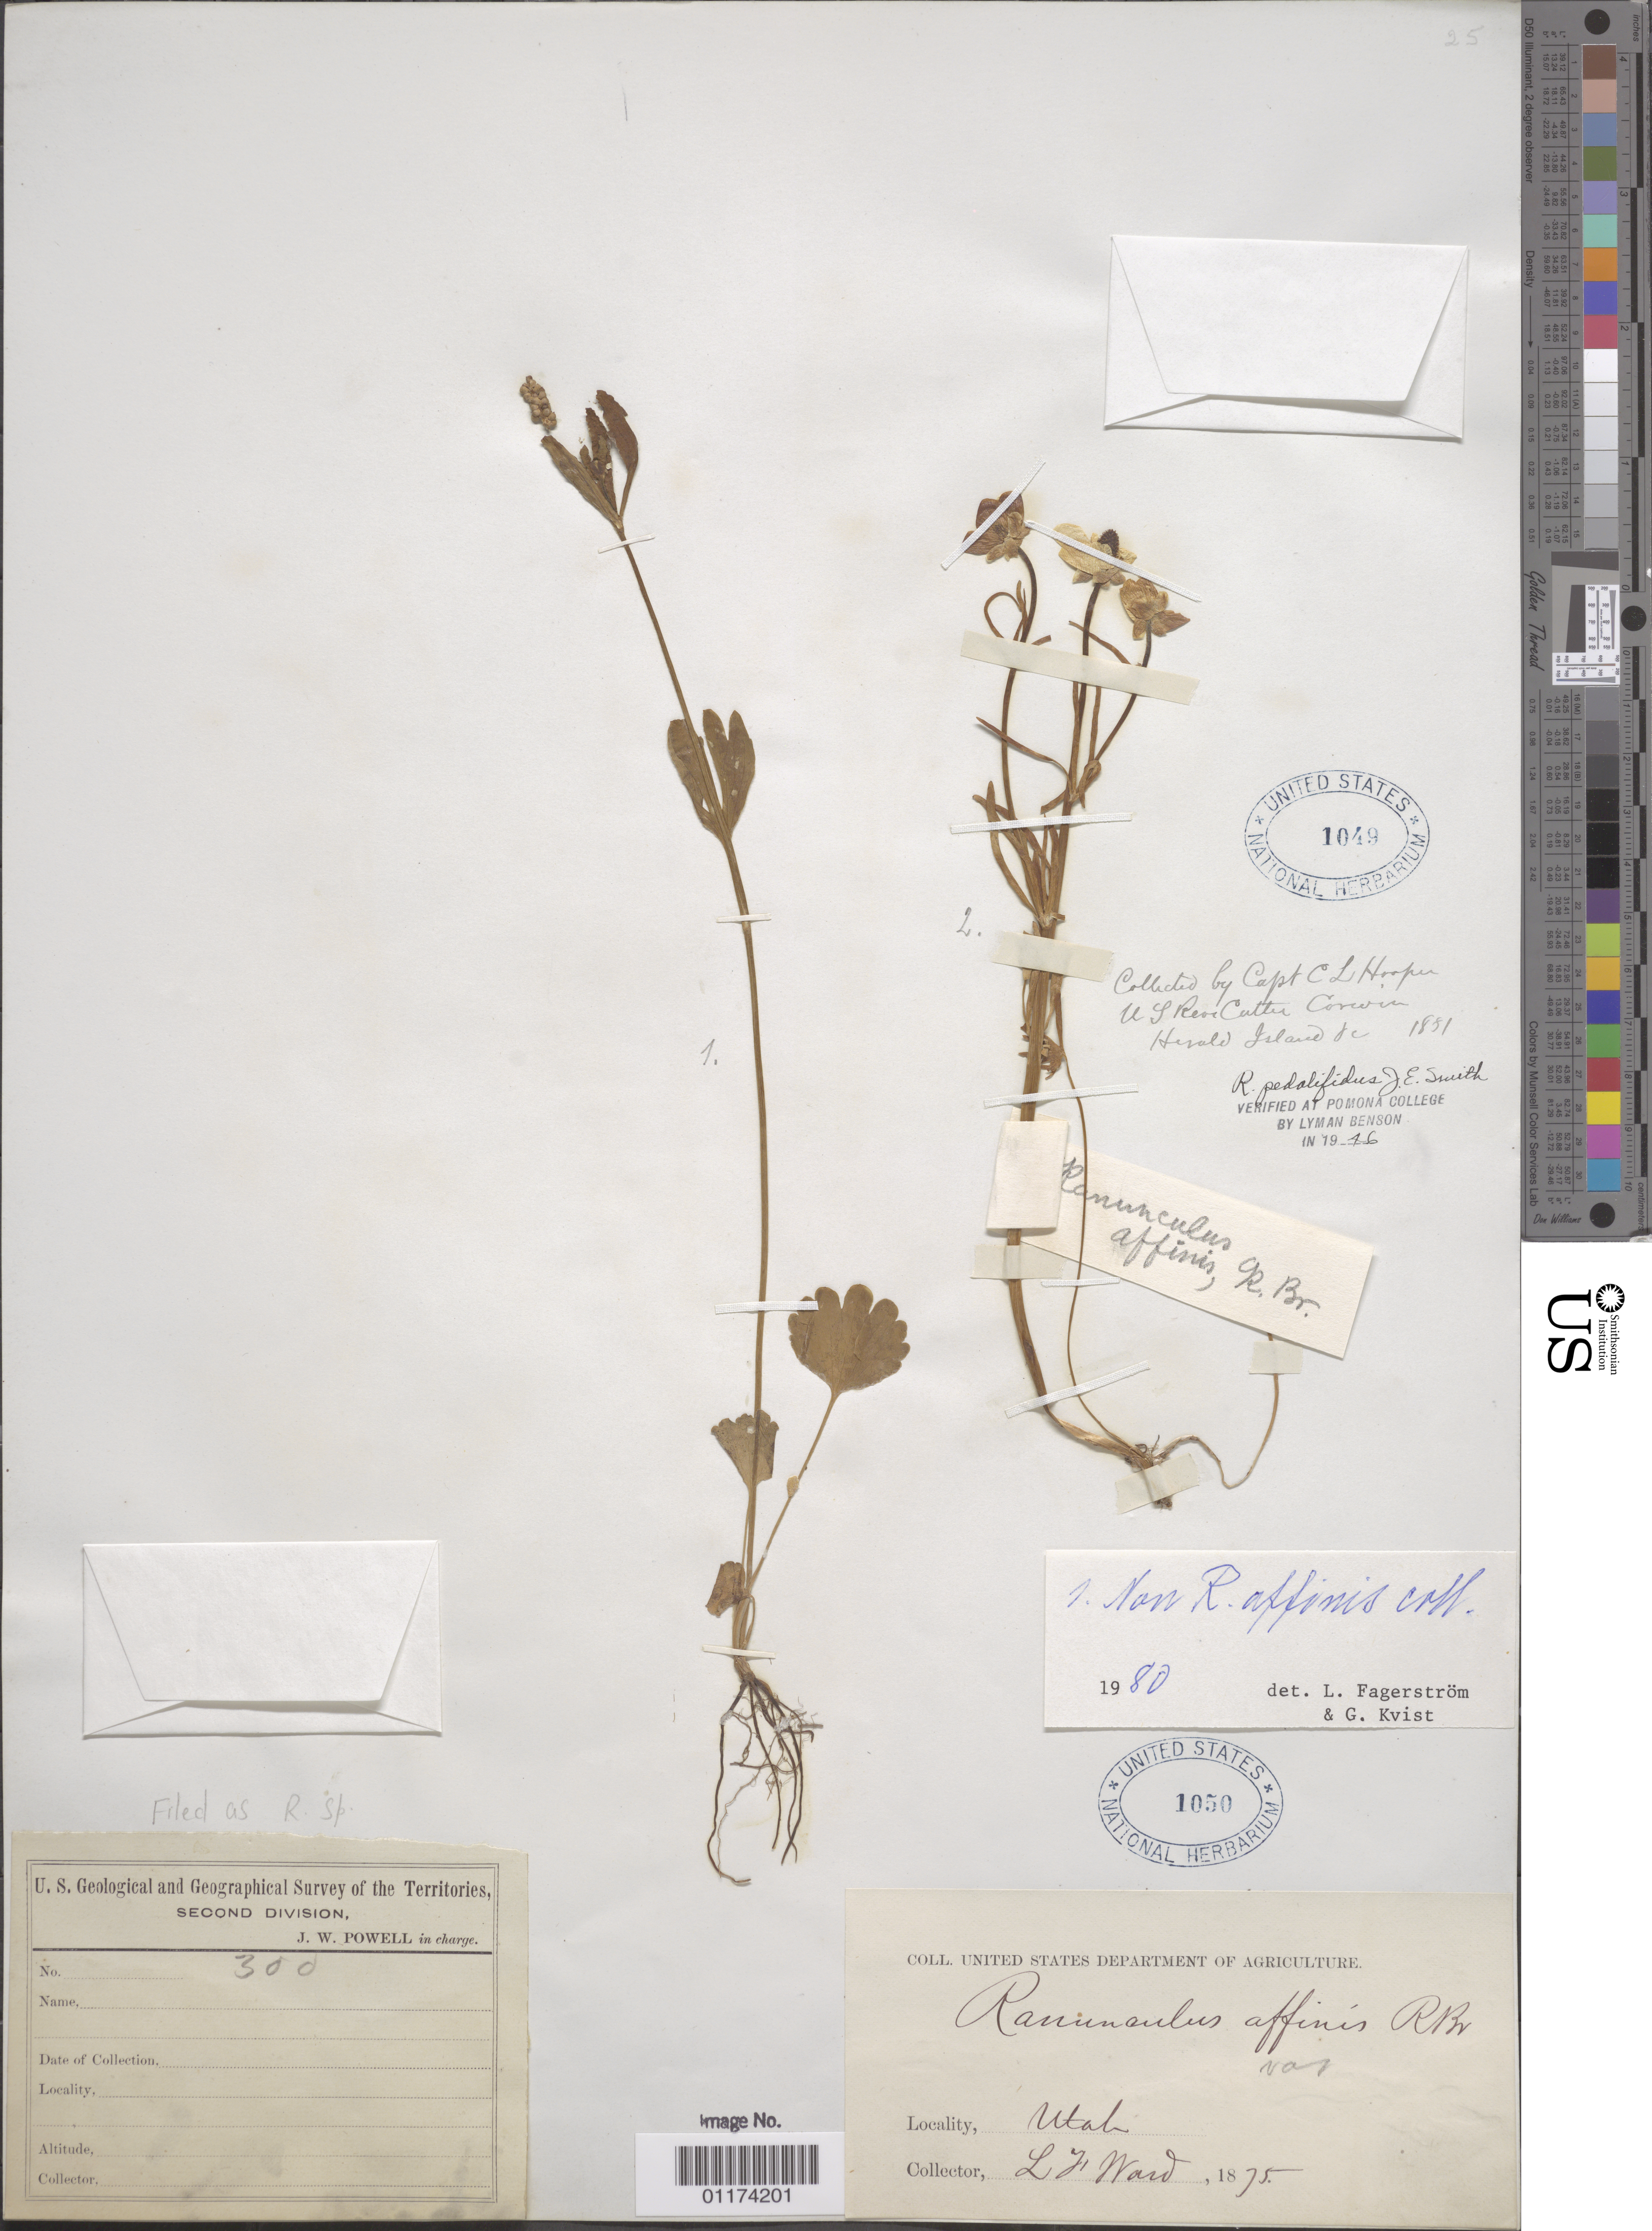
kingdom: Plantae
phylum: Tracheophyta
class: Magnoliopsida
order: Ranunculales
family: Ranunculaceae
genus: Ranunculus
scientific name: Ranunculus sp.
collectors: C. Hooper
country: Russian Federation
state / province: Chukotka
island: Gerald [ Herald ]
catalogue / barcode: US 1049-2